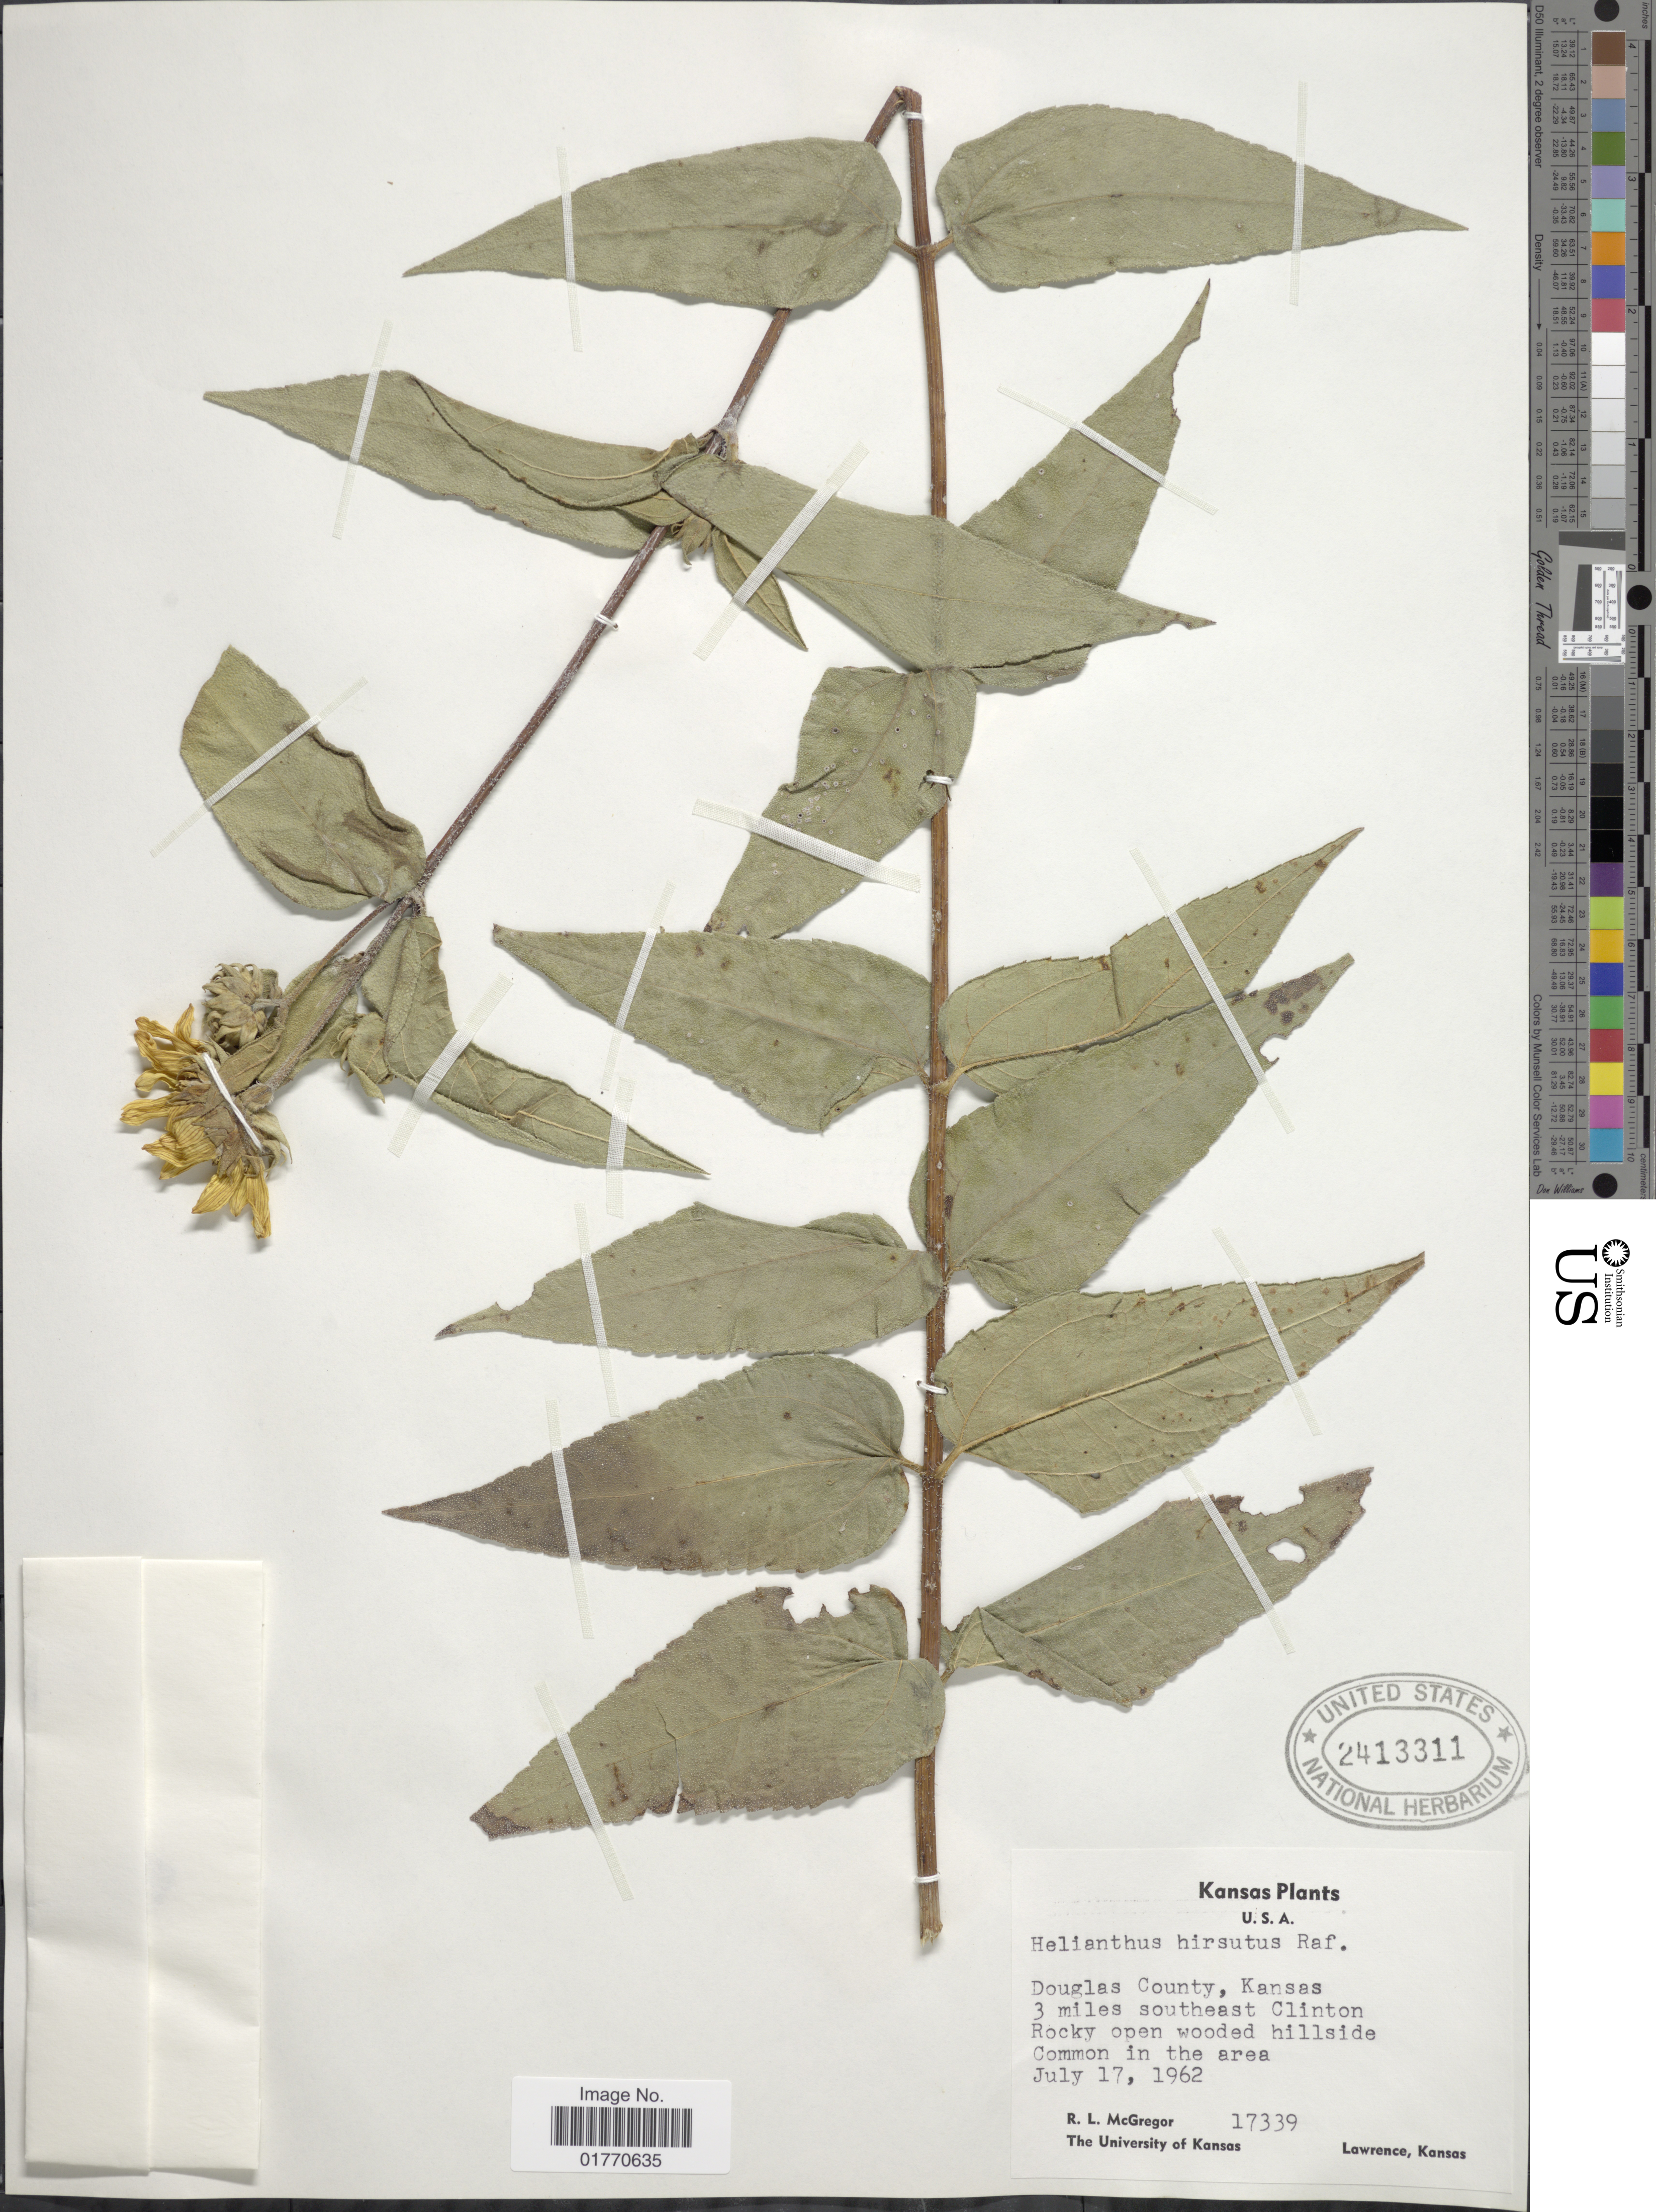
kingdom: Plantae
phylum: Tracheophyta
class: Magnoliopsida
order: Asterales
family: Asteraceae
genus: Helianthus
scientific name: Helianthus hirsutus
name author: Raf.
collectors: R. McGregor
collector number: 17339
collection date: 1962-07-17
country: United States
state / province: Kansas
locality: Douglas County, Kansas, 3 miles southeast Clinton, rocky open wooded hillside, common in the area.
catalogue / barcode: US 2413311